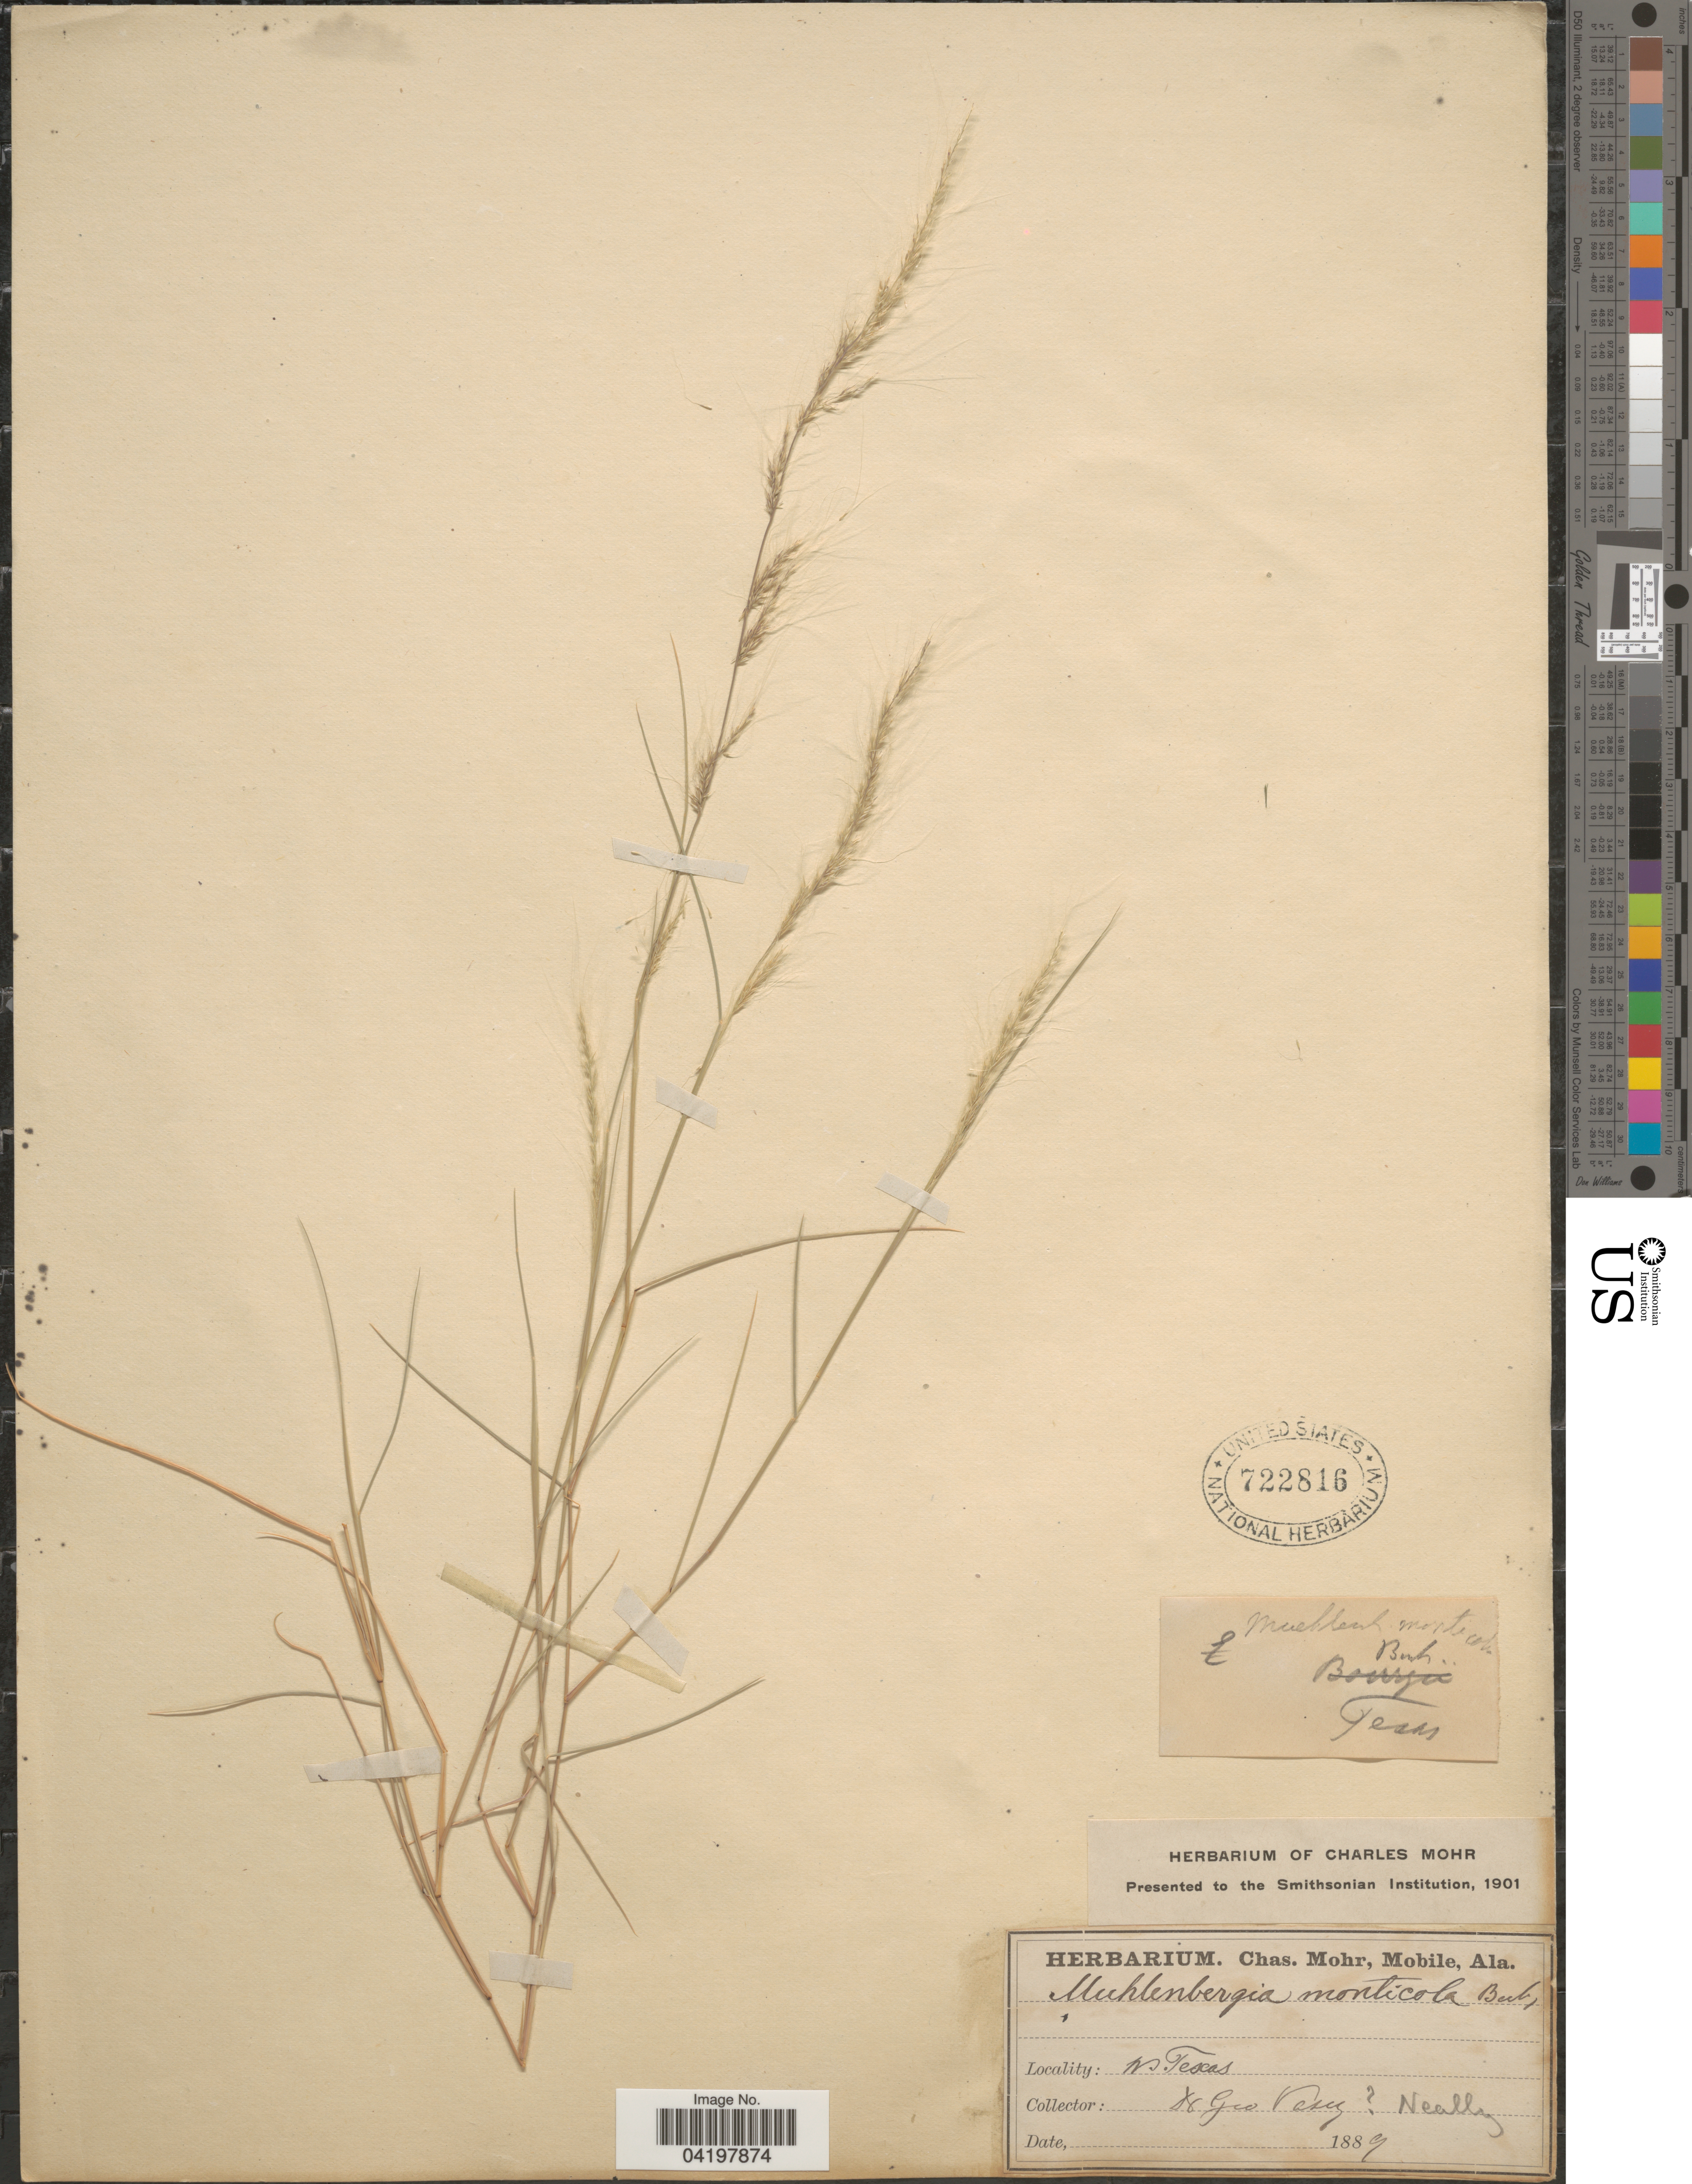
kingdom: Plantae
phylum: Tracheophyta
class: Liliopsida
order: Poales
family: Poaceae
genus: Muhlenbergia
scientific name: Muhlenbergia tenuifolia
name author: (Kunth) Kunth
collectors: G. Vasey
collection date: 1889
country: United States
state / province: Texas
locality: W. Texas.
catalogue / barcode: US 722816